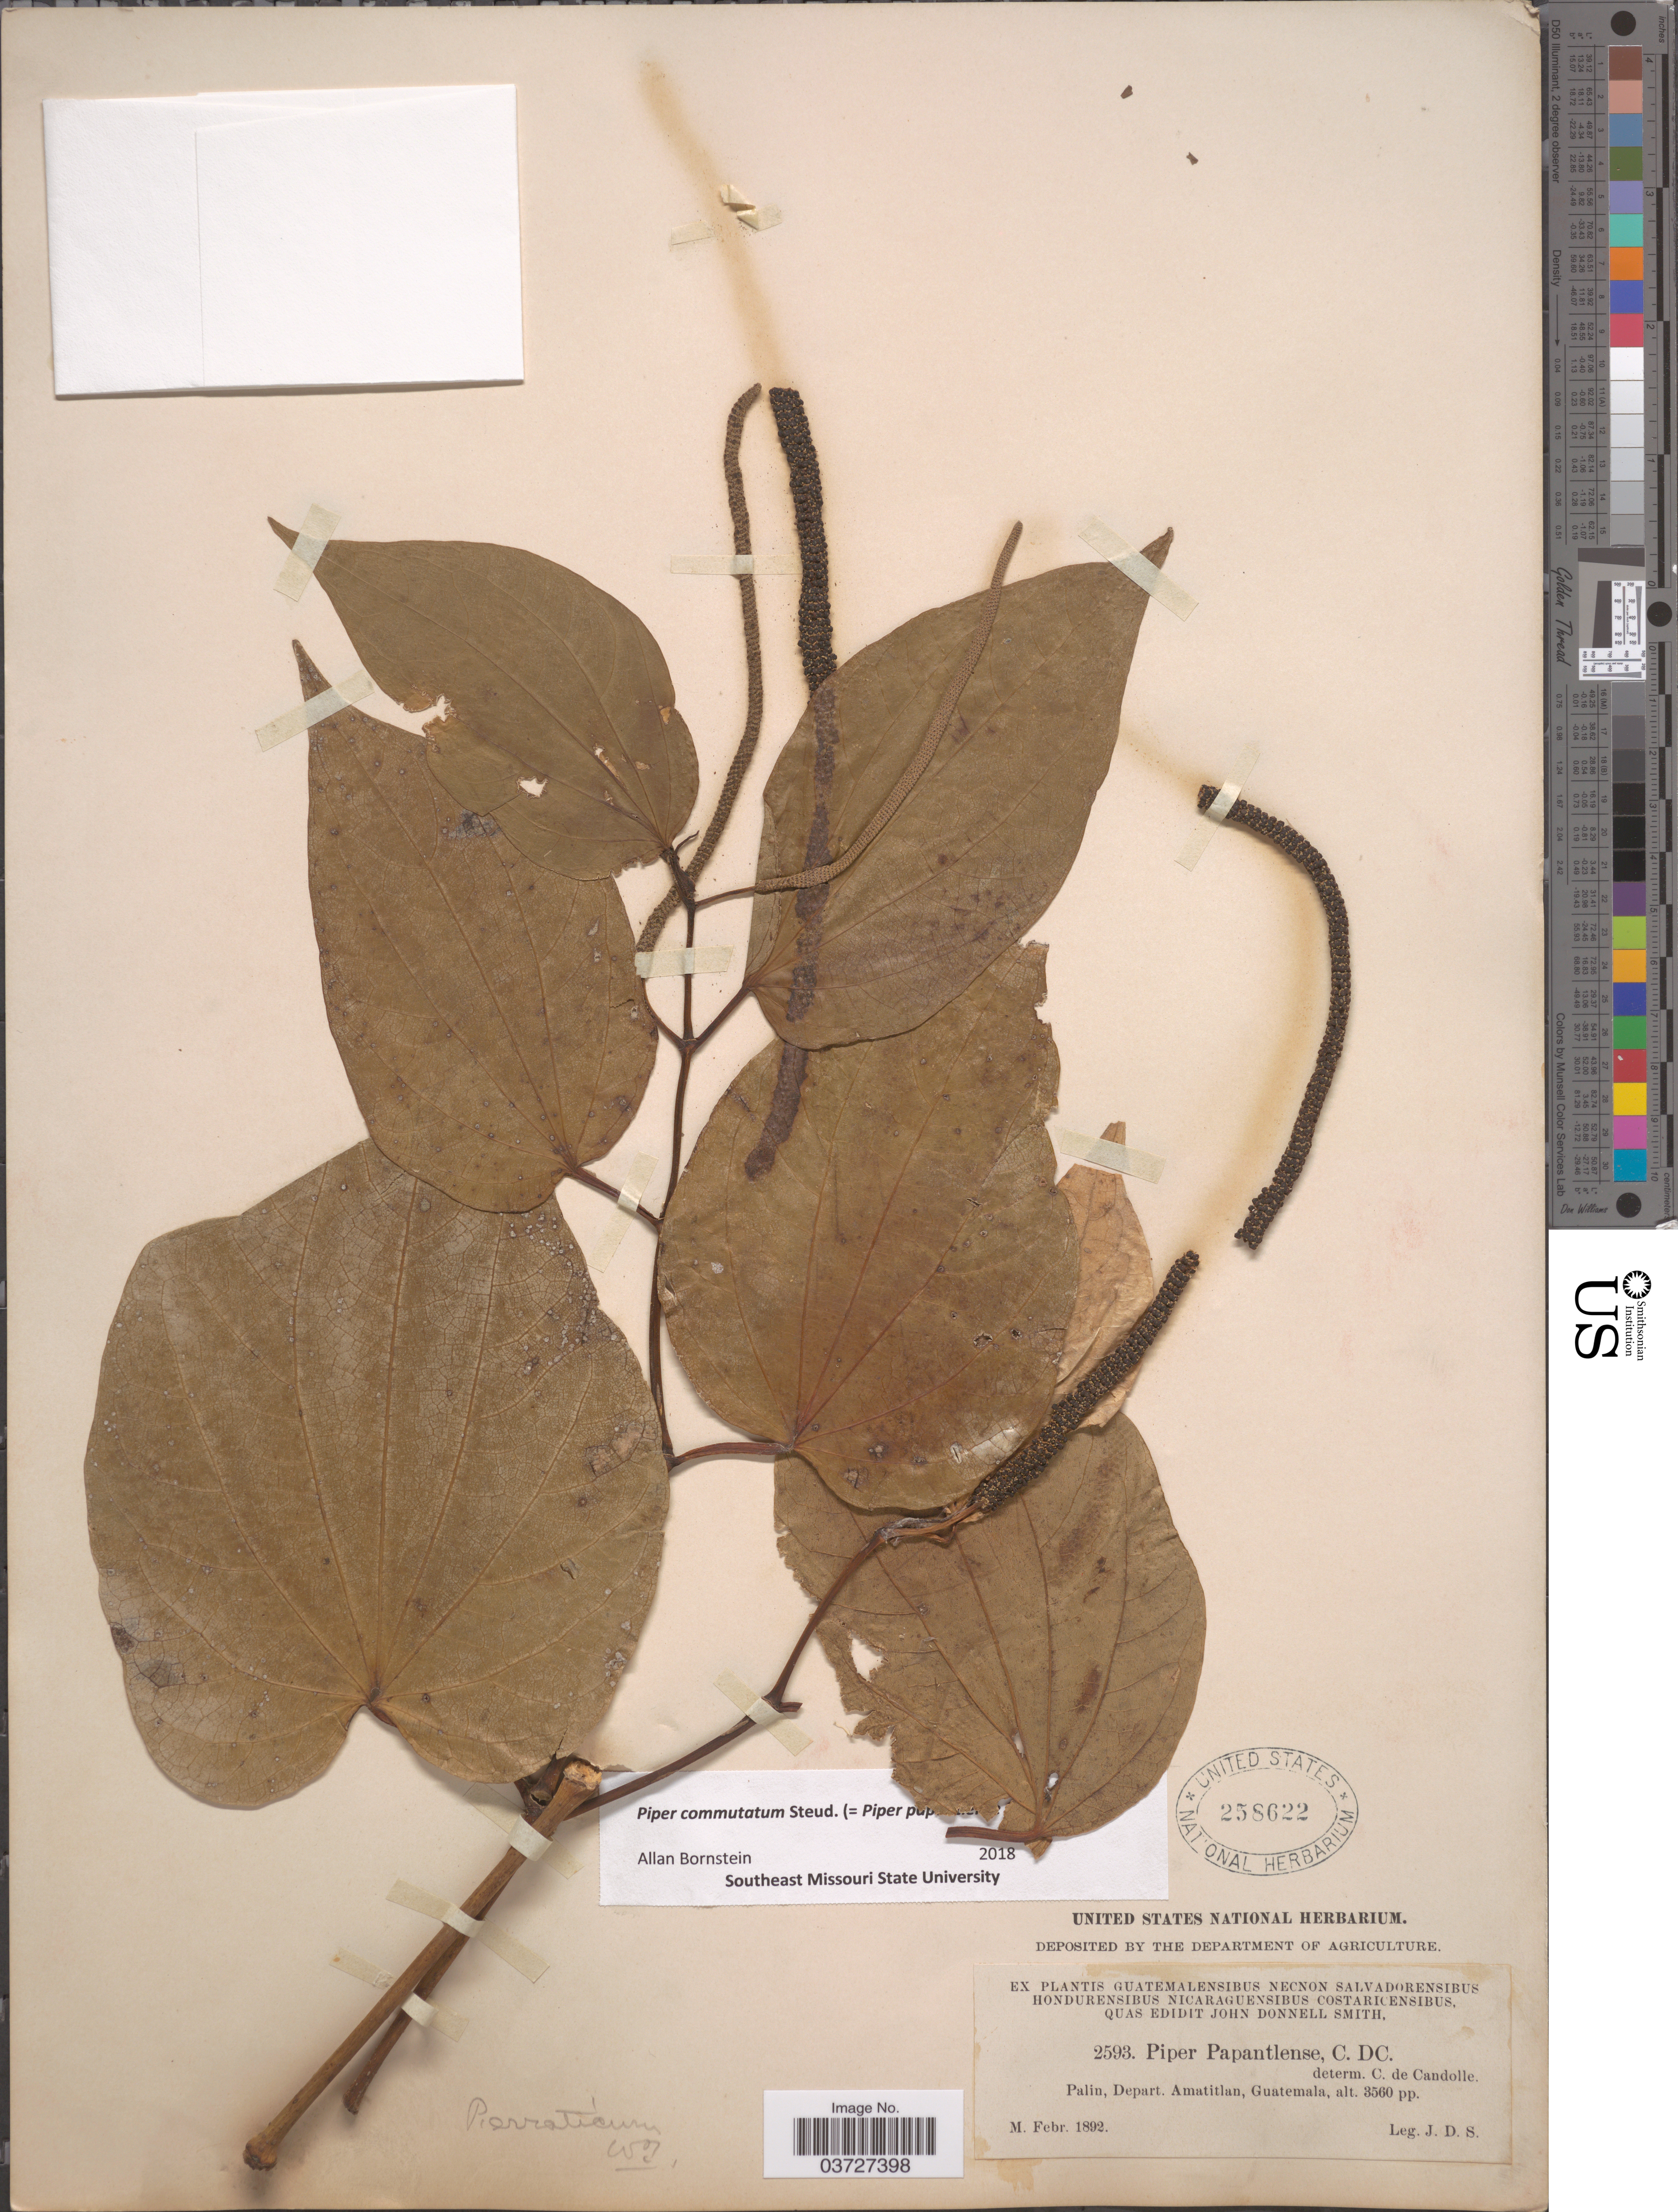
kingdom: Plantae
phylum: Tracheophyta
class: Magnoliopsida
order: Piperales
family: Piperaceae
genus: Piper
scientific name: Piper commutatum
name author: Steud.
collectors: J. Donnell Smith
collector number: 2593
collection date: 1892-02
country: Guatemala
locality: Palin, Depart. Amatitlan.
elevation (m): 1085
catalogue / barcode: US 258622